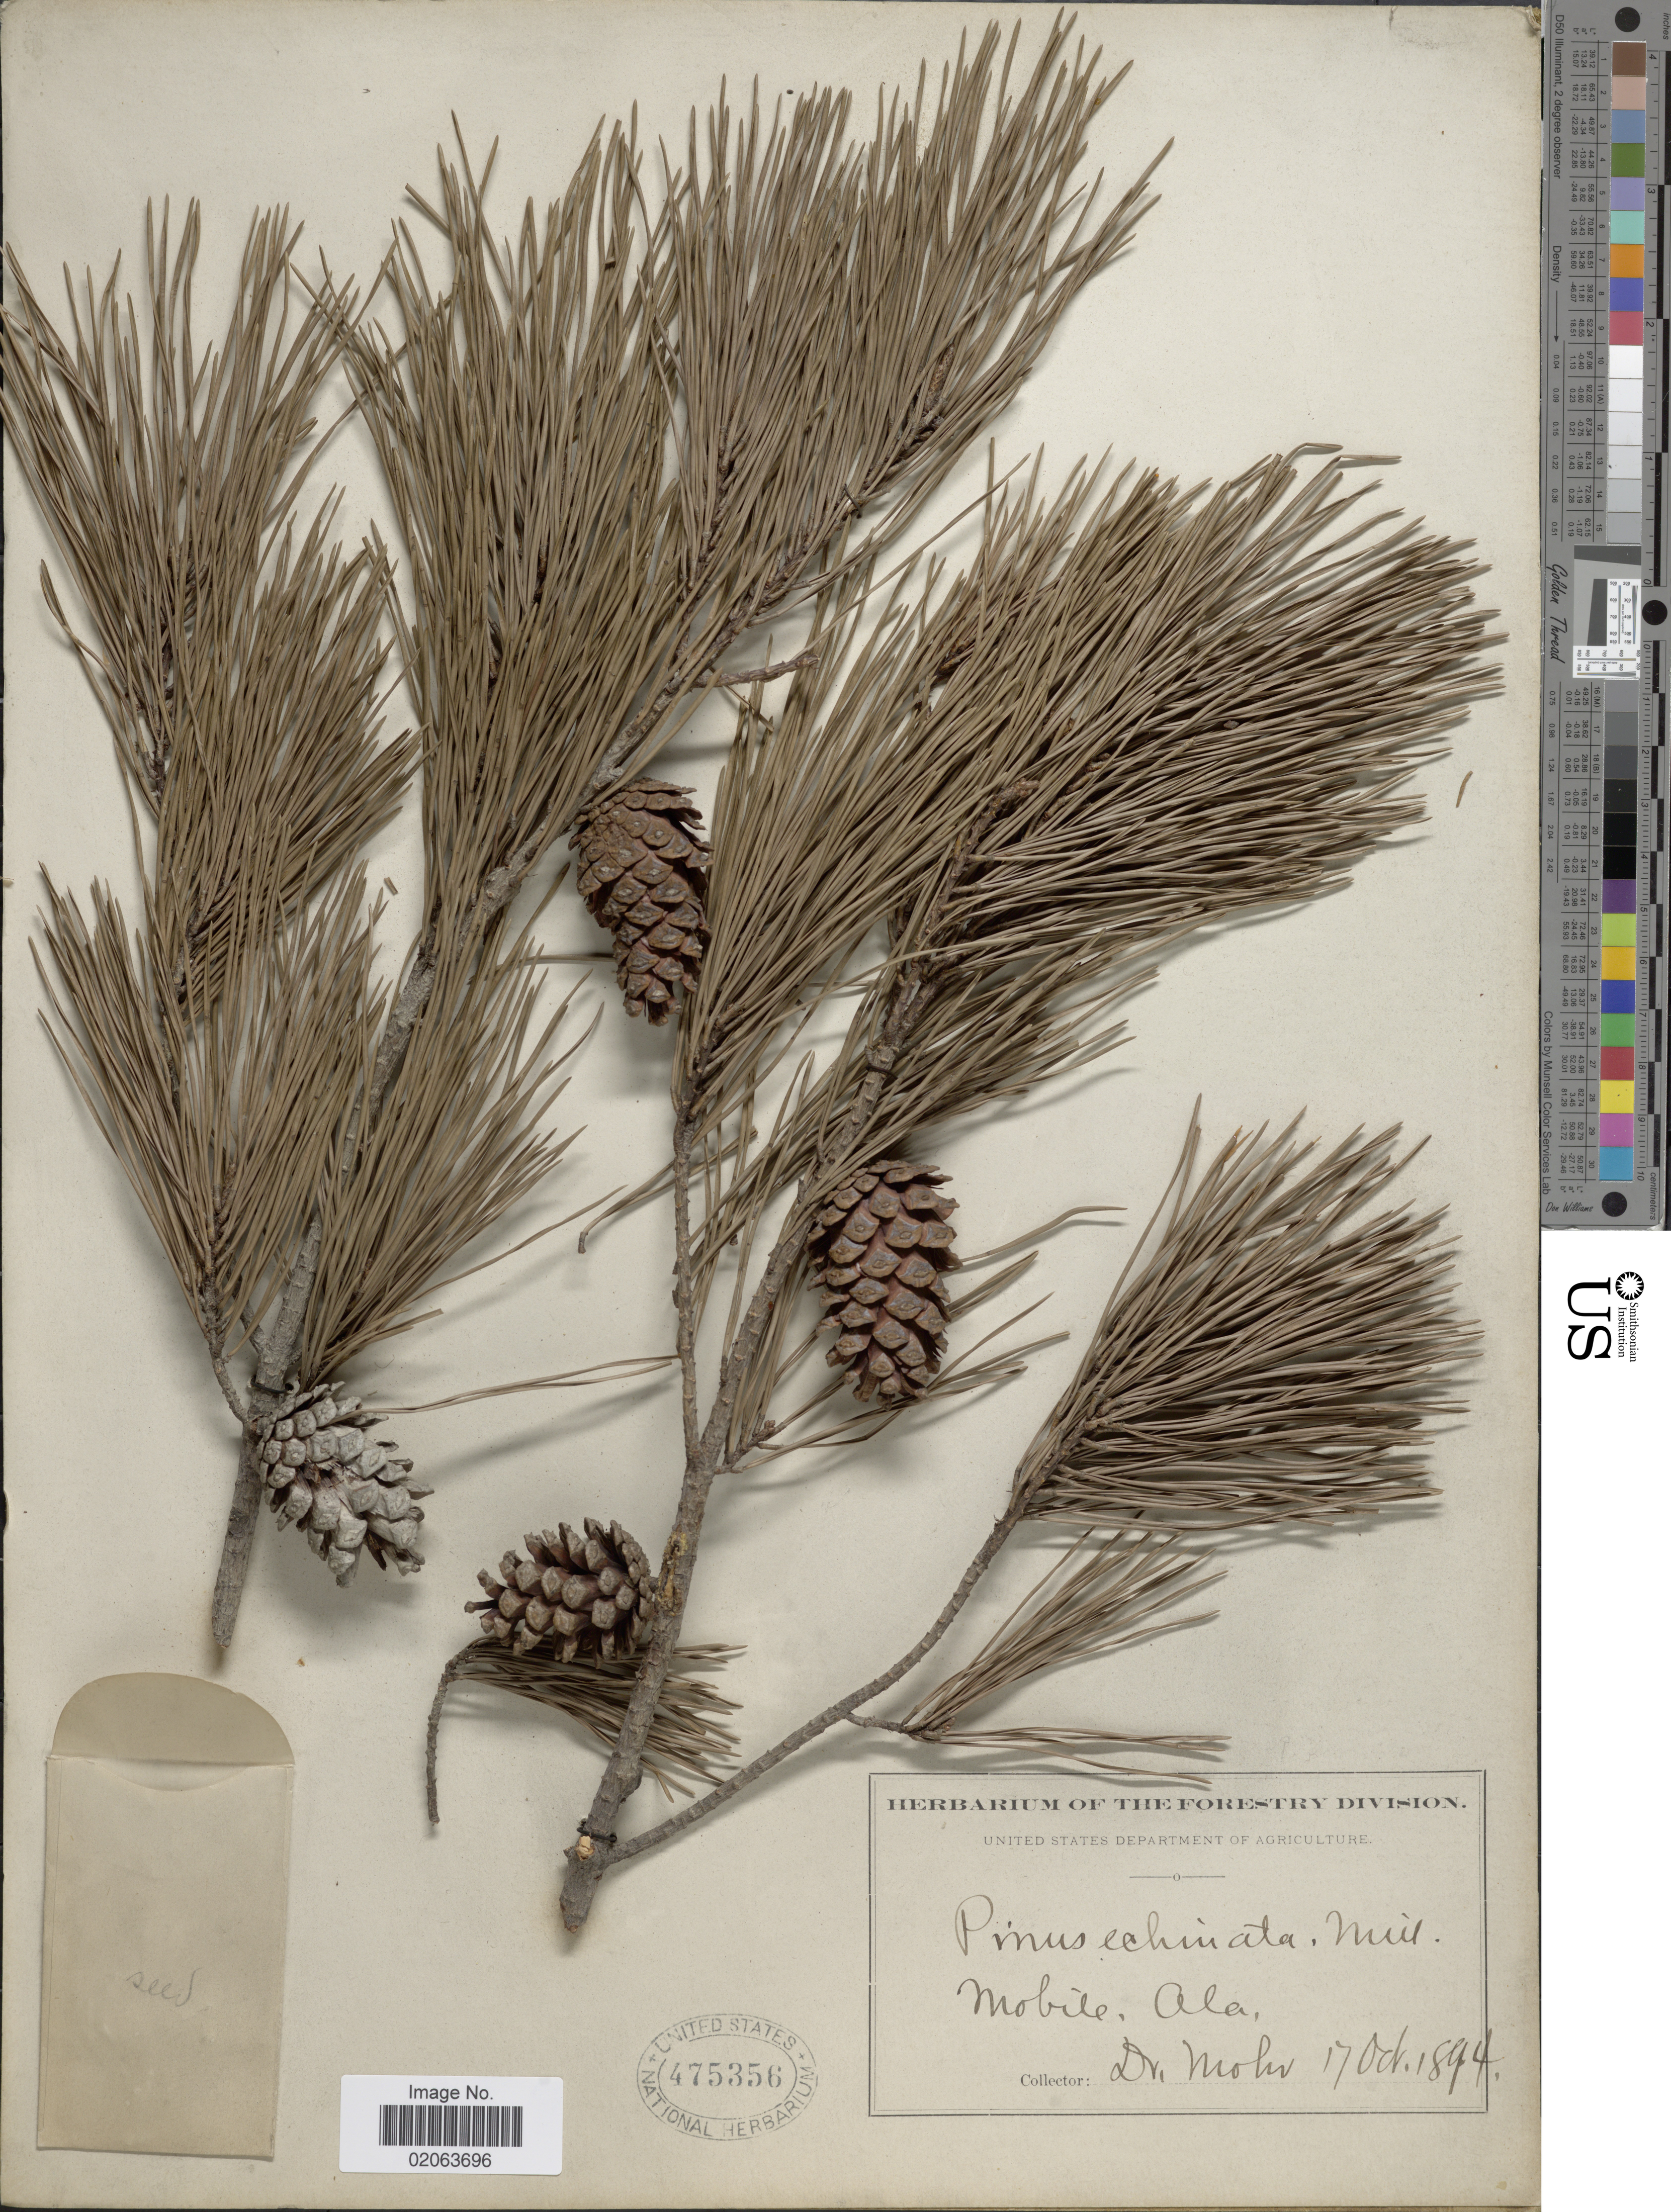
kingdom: Plantae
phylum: Tracheophyta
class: Pinopsida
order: Pinales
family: Pinaceae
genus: Pinus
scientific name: Pinus echinata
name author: Mill.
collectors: Mohr, --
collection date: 1894-10-17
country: United States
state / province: Alabama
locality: Mobile, Ala.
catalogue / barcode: US 475356